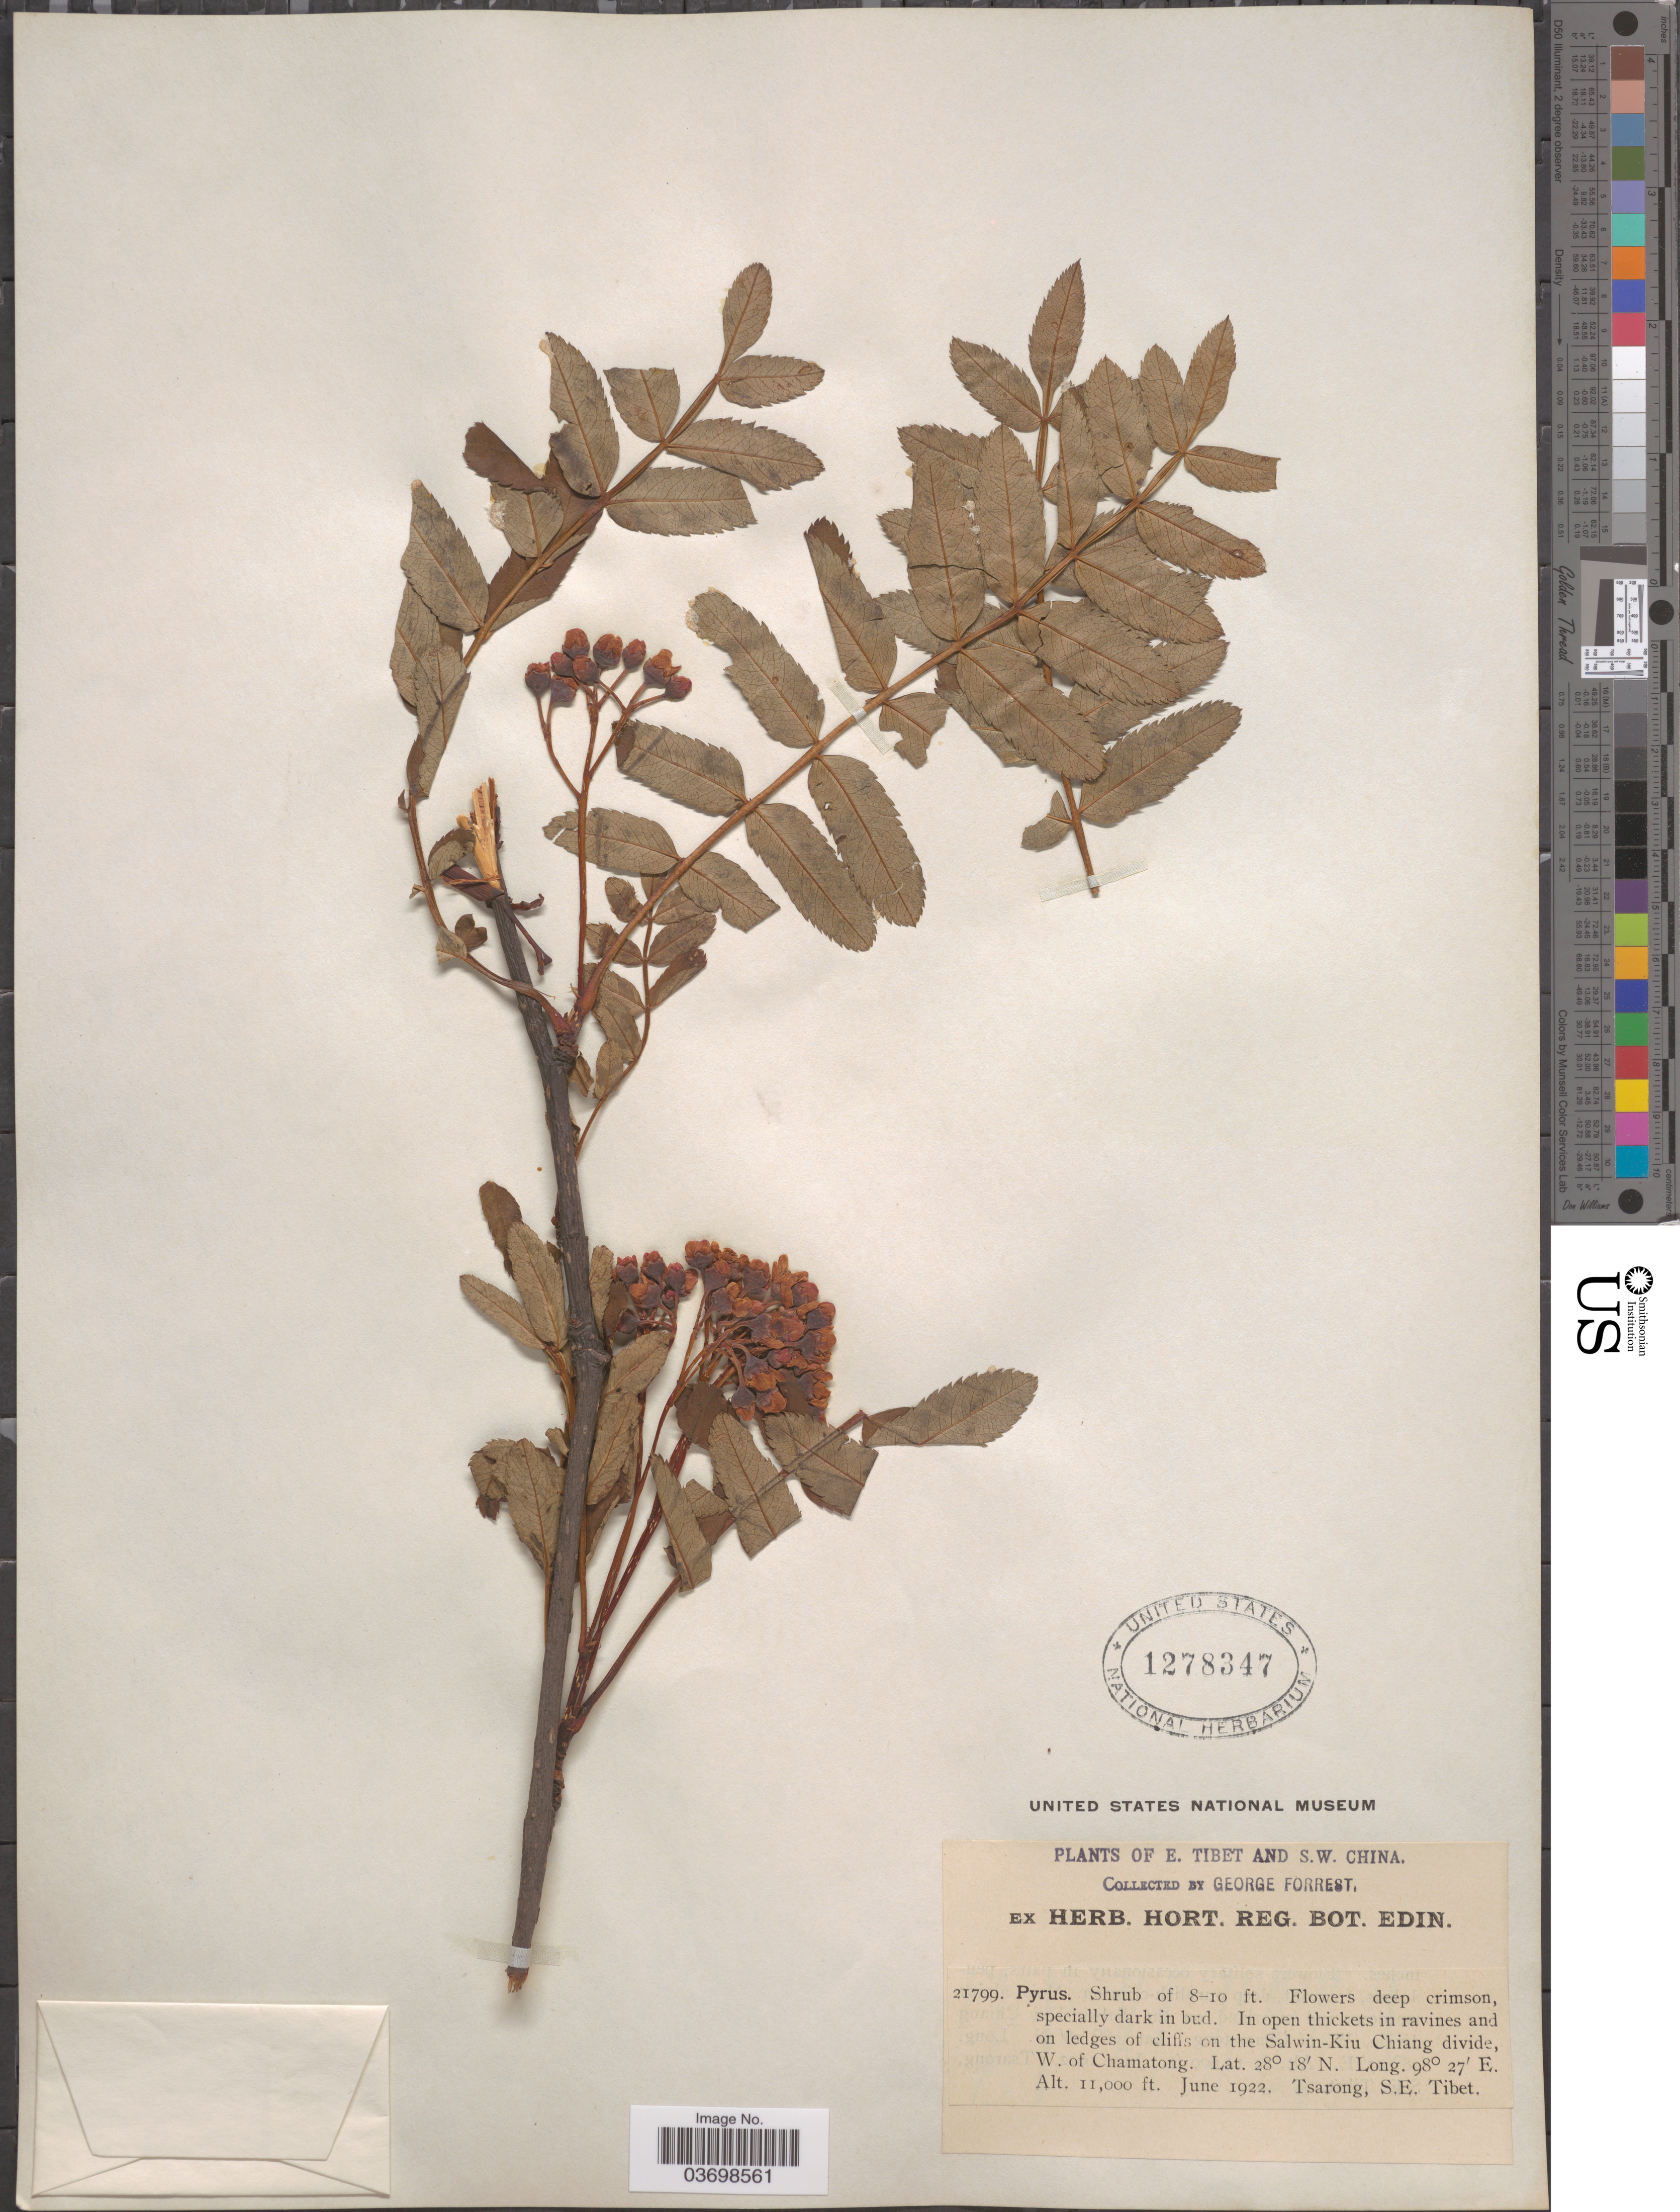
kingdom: Plantae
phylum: Tracheophyta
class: Magnoliopsida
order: Rosales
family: Rosaceae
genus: Sorbus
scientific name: Sorbus sp.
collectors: G. Forrest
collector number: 21799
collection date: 1922-06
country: China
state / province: Xizang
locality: S.W. China. On the Salwin-Kiu Chiang divide, W. of Chamatong. Tsarong, S.E. Tibet.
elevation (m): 3353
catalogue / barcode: US 1278347